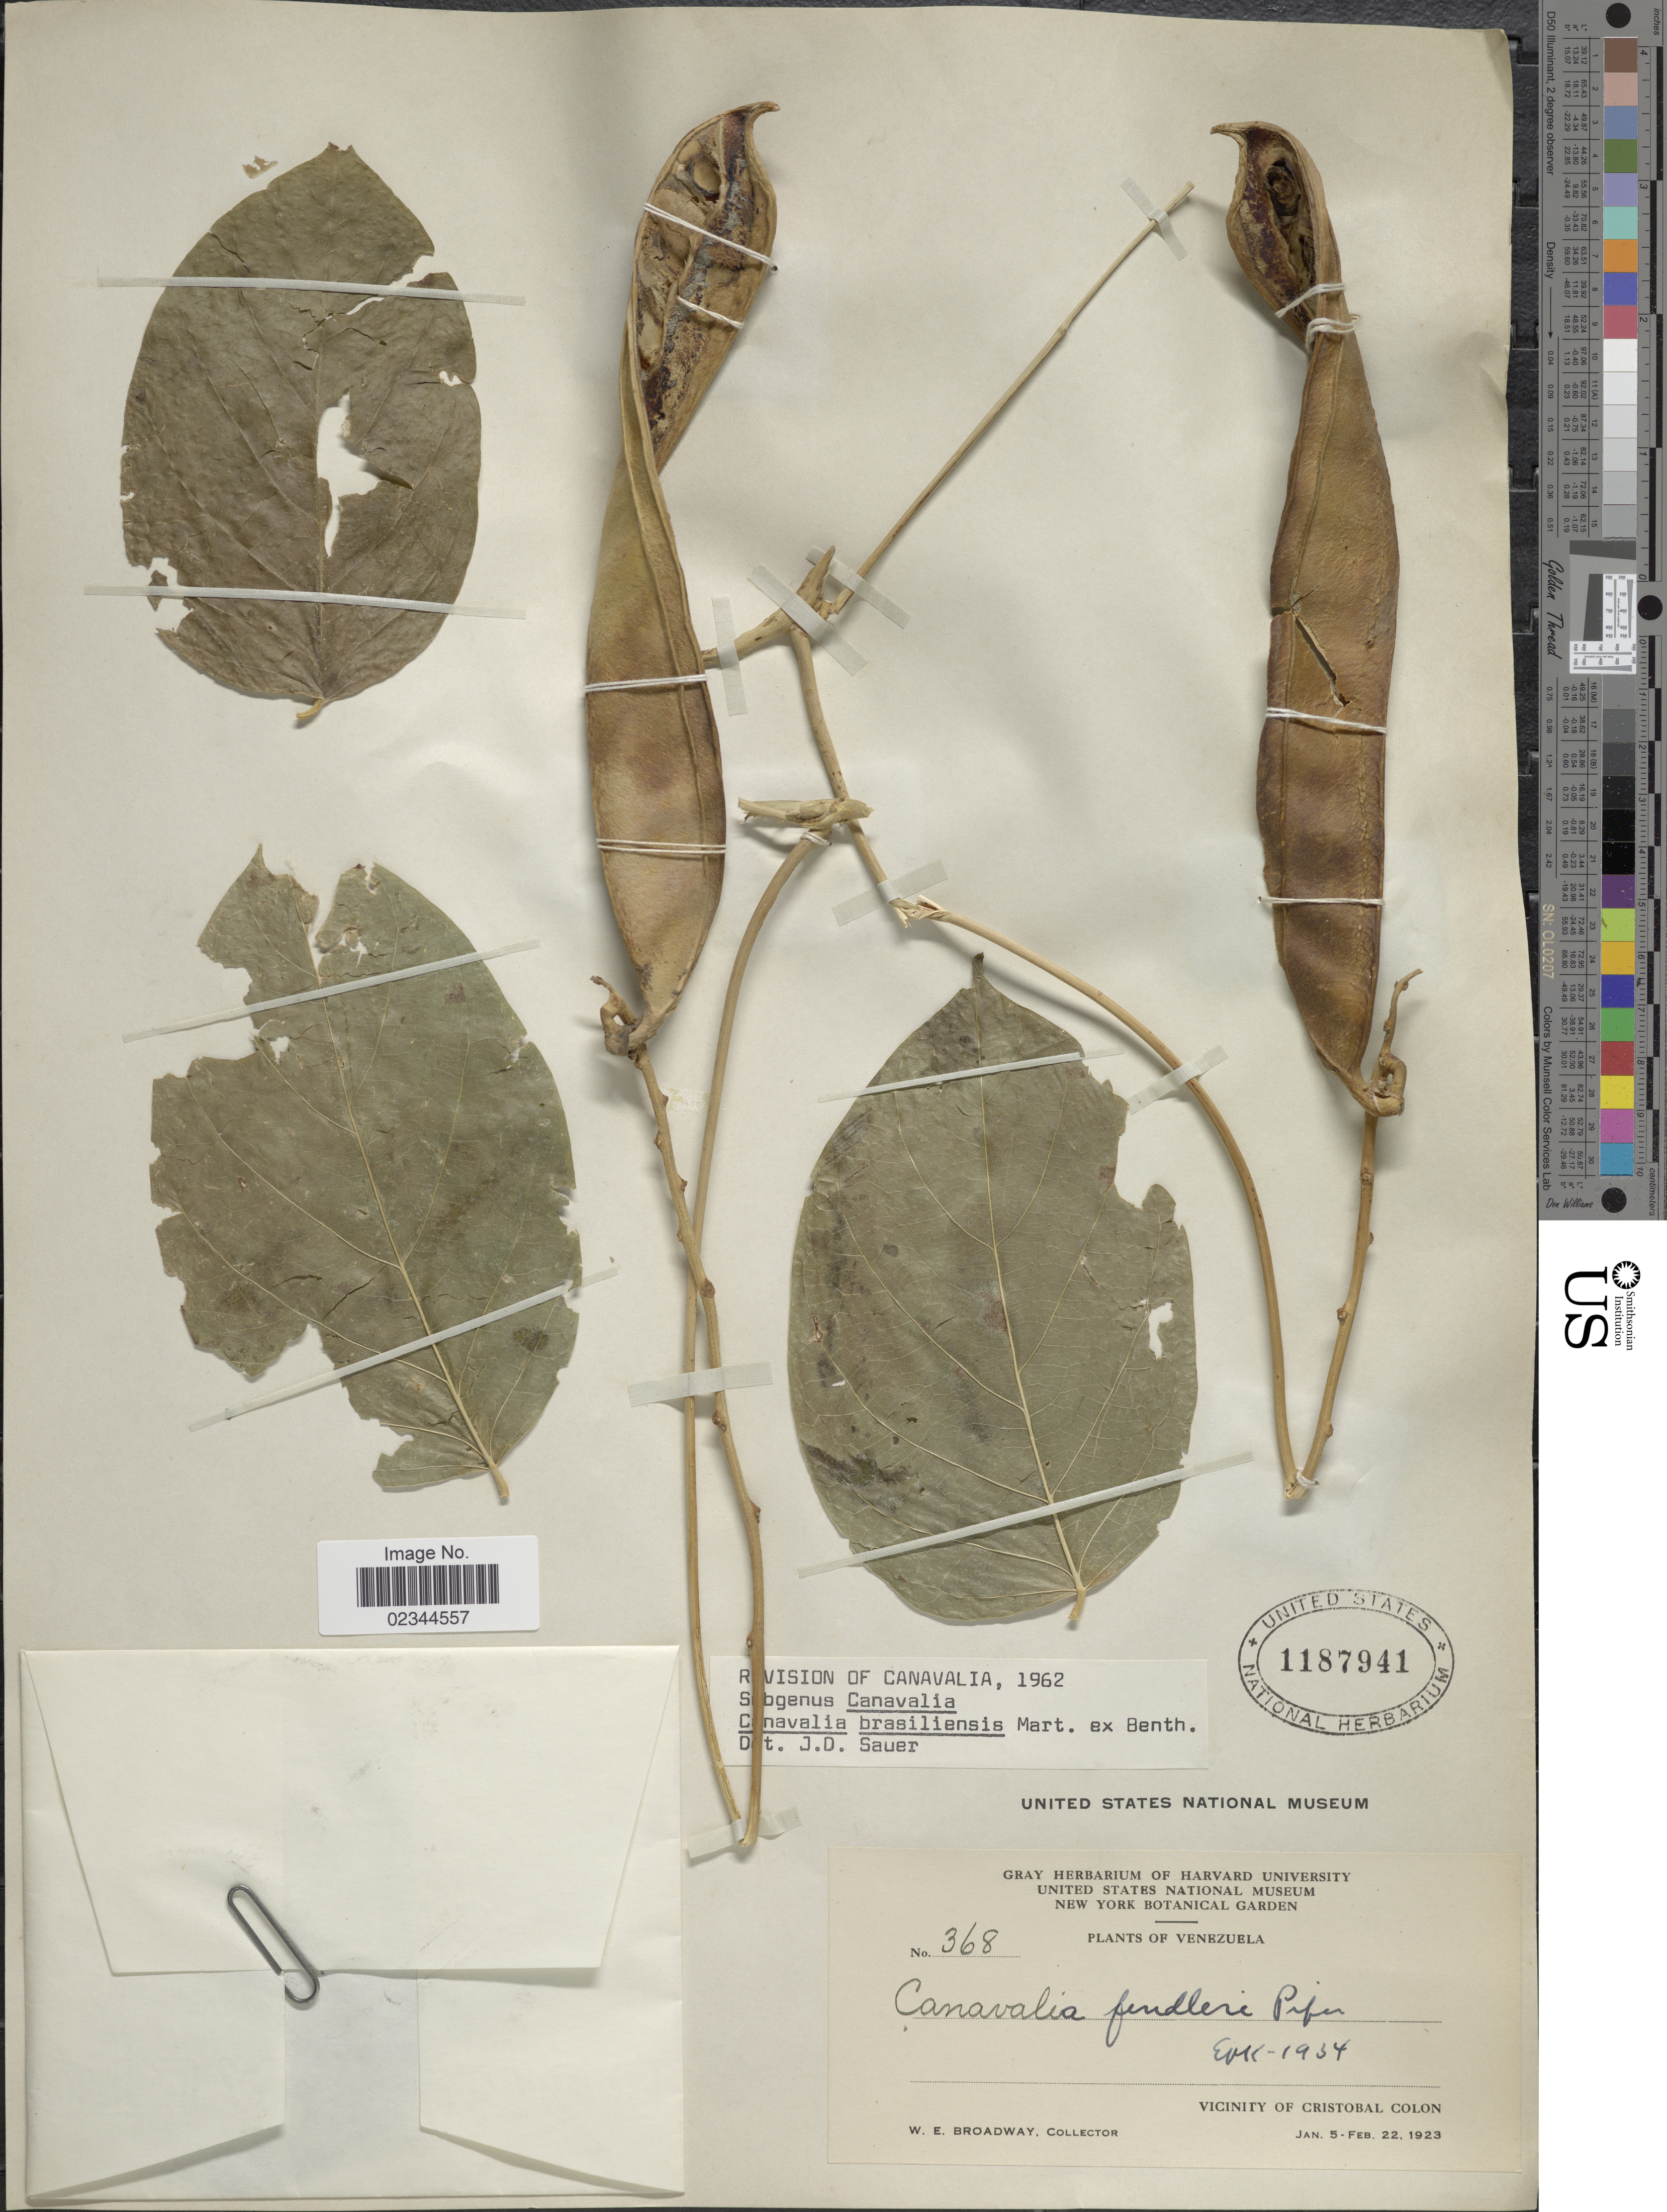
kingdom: Plantae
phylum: Tracheophyta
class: Magnoliopsida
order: Fabales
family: Fabaceae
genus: Canavalia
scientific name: Canavalia brasiliensis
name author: Mart. ex Benth.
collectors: W. E. Broadway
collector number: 368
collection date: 1923-01-05/1923-02-22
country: Venezuela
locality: Vicinity of Cristobal Colon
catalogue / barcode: US 1187941